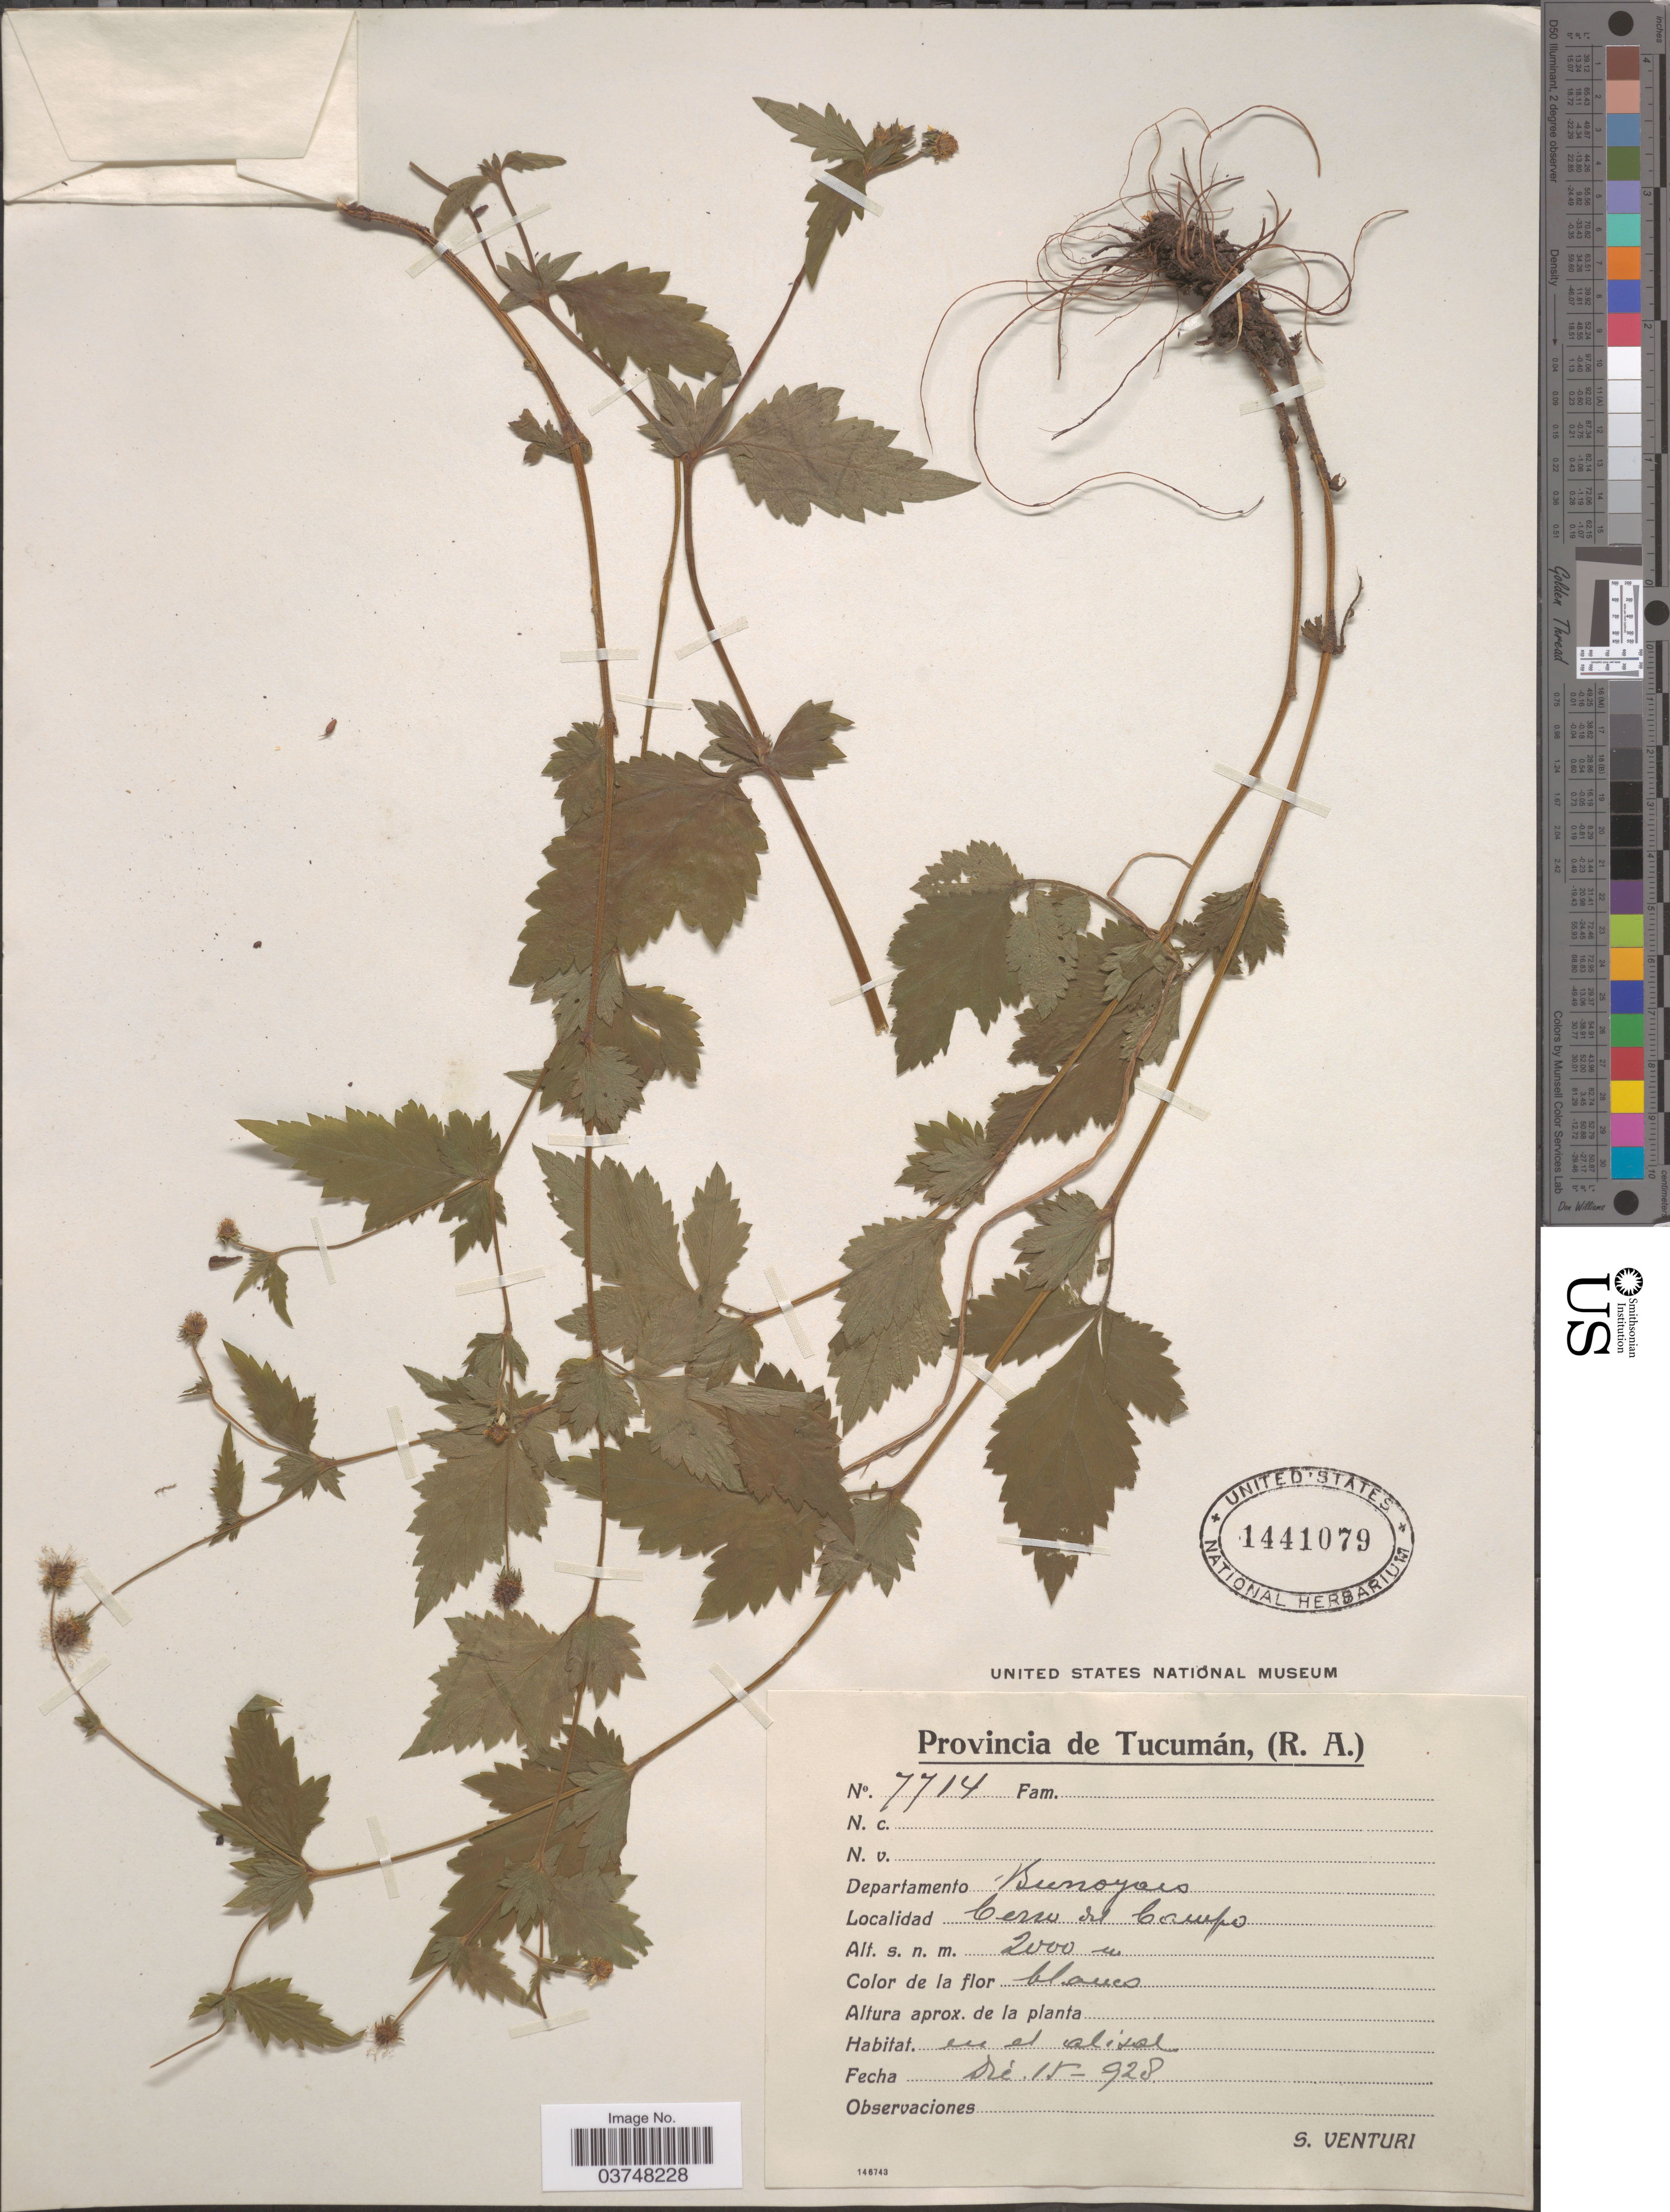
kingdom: Plantae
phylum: Tracheophyta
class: Magnoliopsida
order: Rosales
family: Rosaceae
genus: Geum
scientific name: Geum sp.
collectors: S. Venturi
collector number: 7714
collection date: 1928-12-15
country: Argentina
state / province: Tucuman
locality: Departamento Burruyacú. Cerro de Campo.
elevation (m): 2000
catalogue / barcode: US 1441079